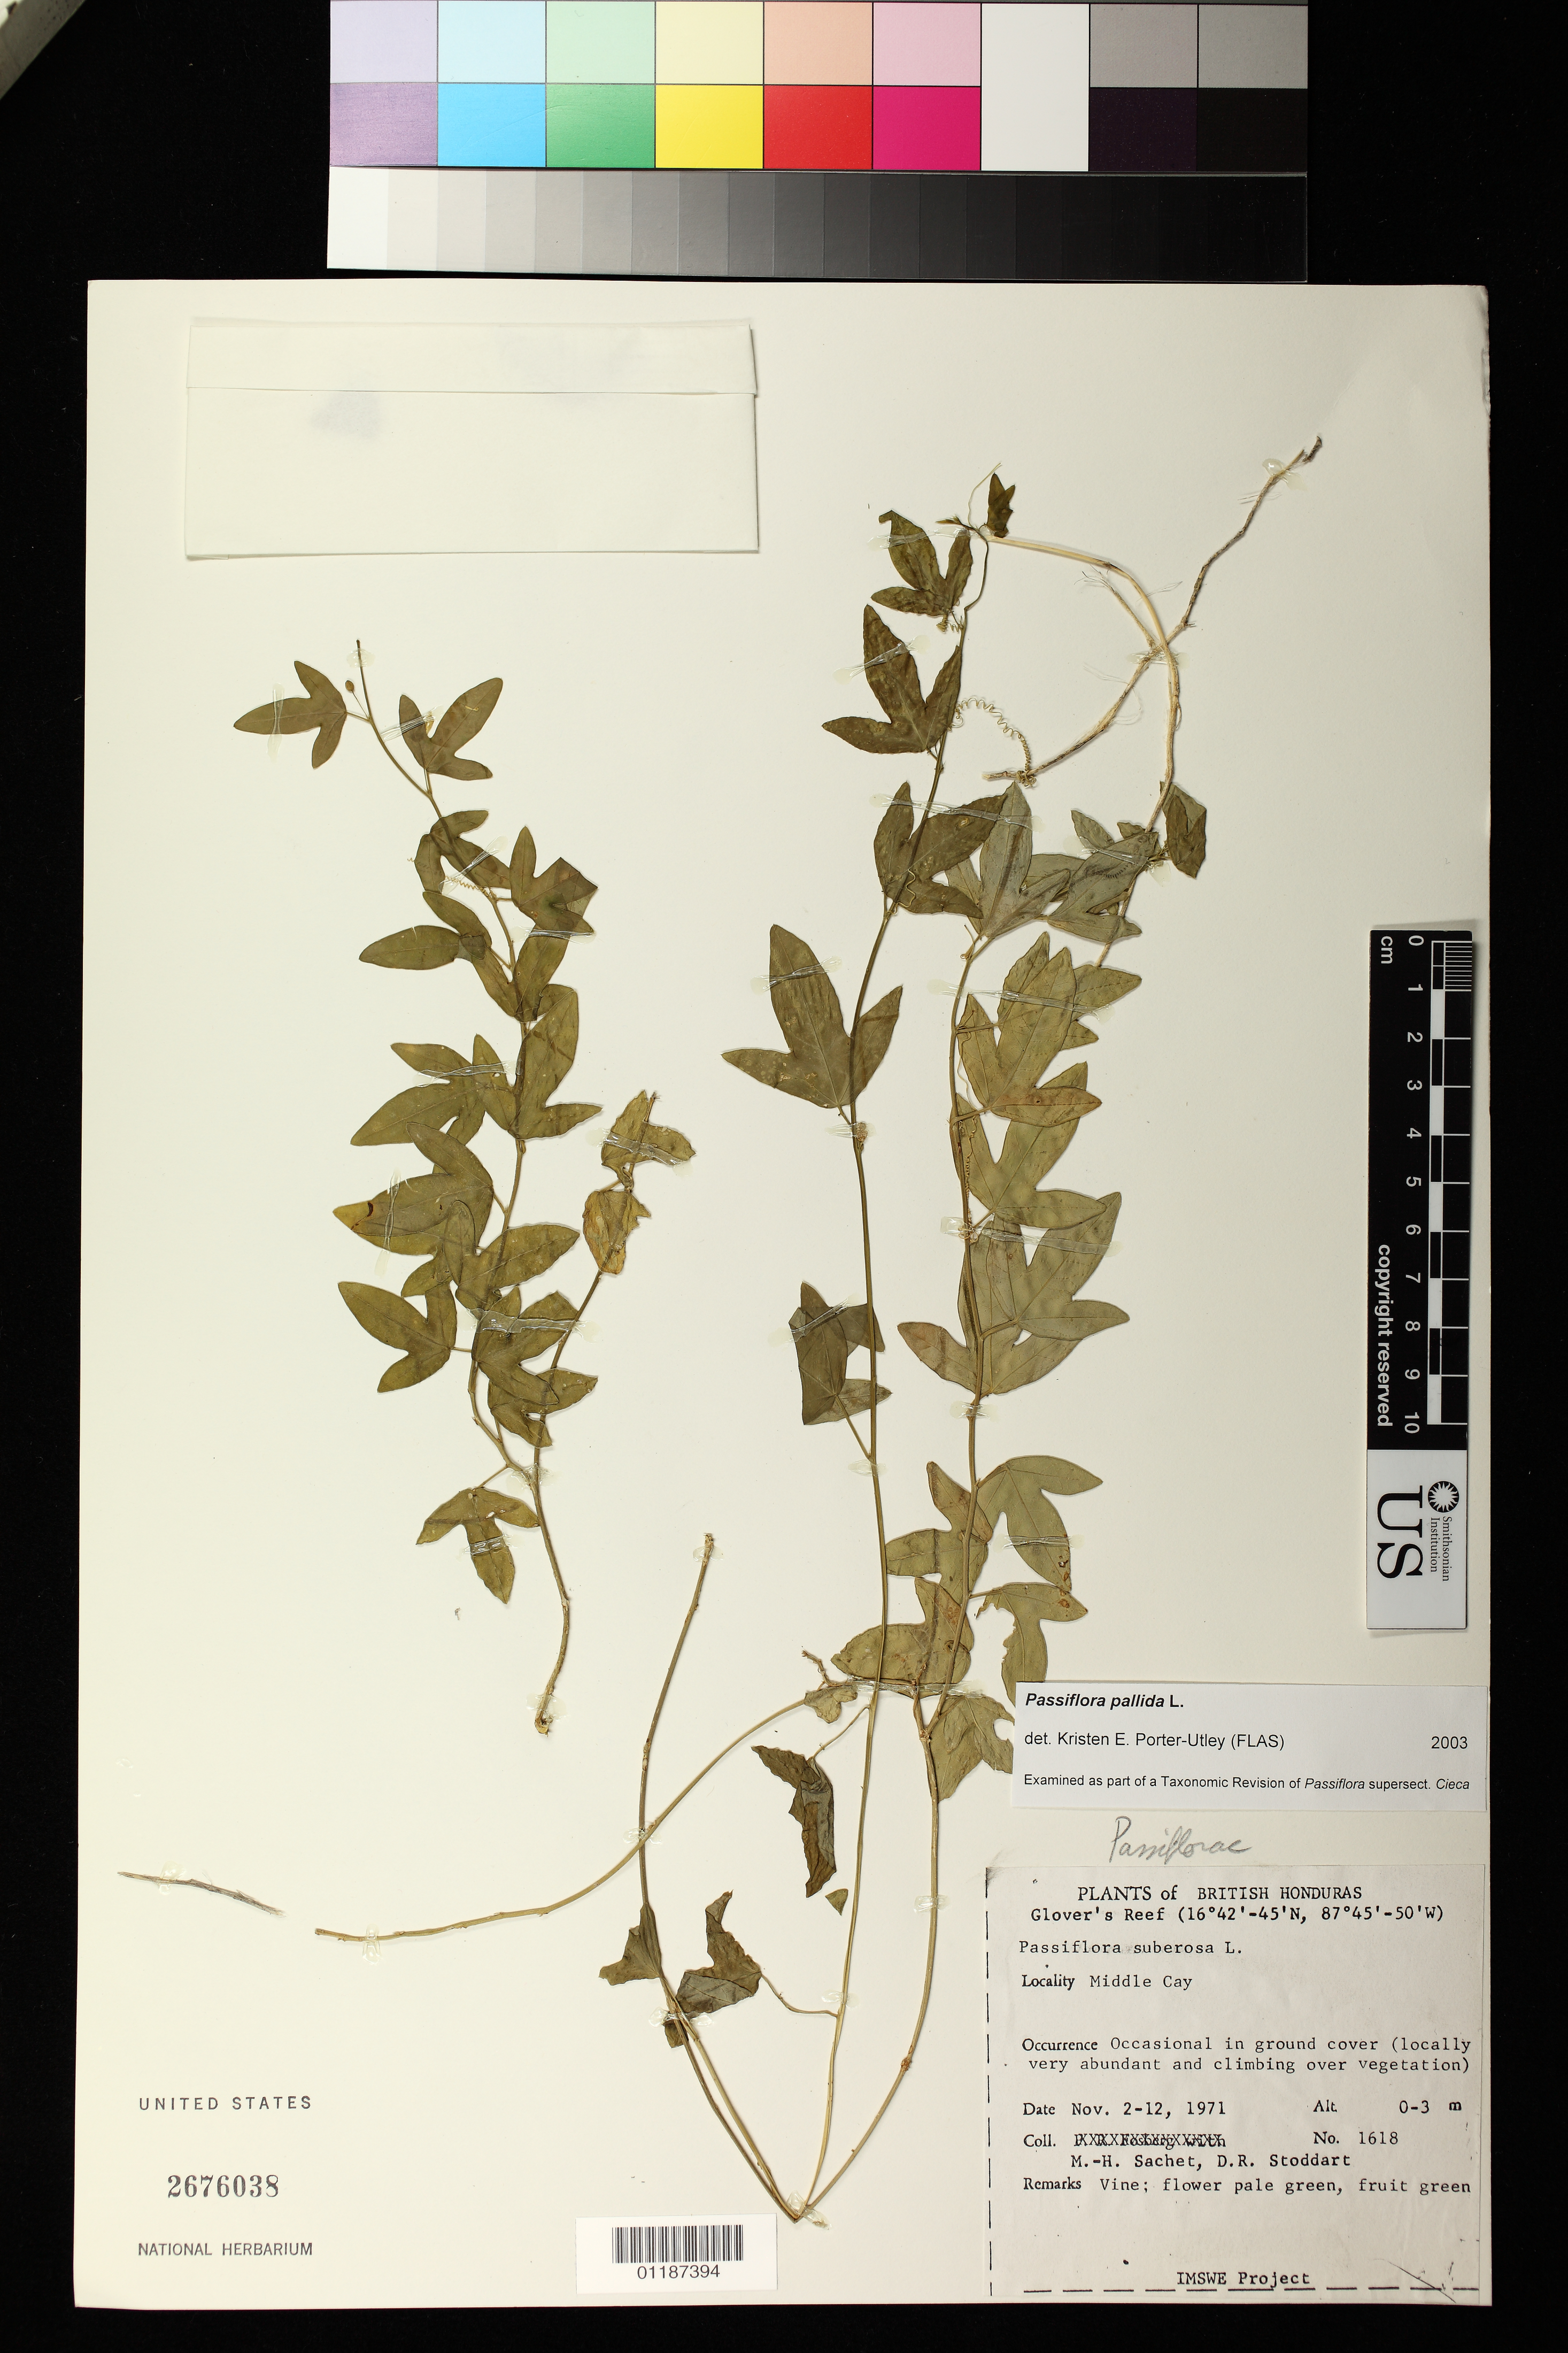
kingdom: Plantae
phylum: Tracheophyta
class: Magnoliopsida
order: Malpighiales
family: Passifloraceae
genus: Passiflora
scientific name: Passiflora pallida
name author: L.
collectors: M.-H. Sachet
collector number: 1618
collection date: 1971-11-02/1971-11-12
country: Belize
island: Glover's Reef Atoll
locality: Middle Cay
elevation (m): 0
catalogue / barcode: US 2676038